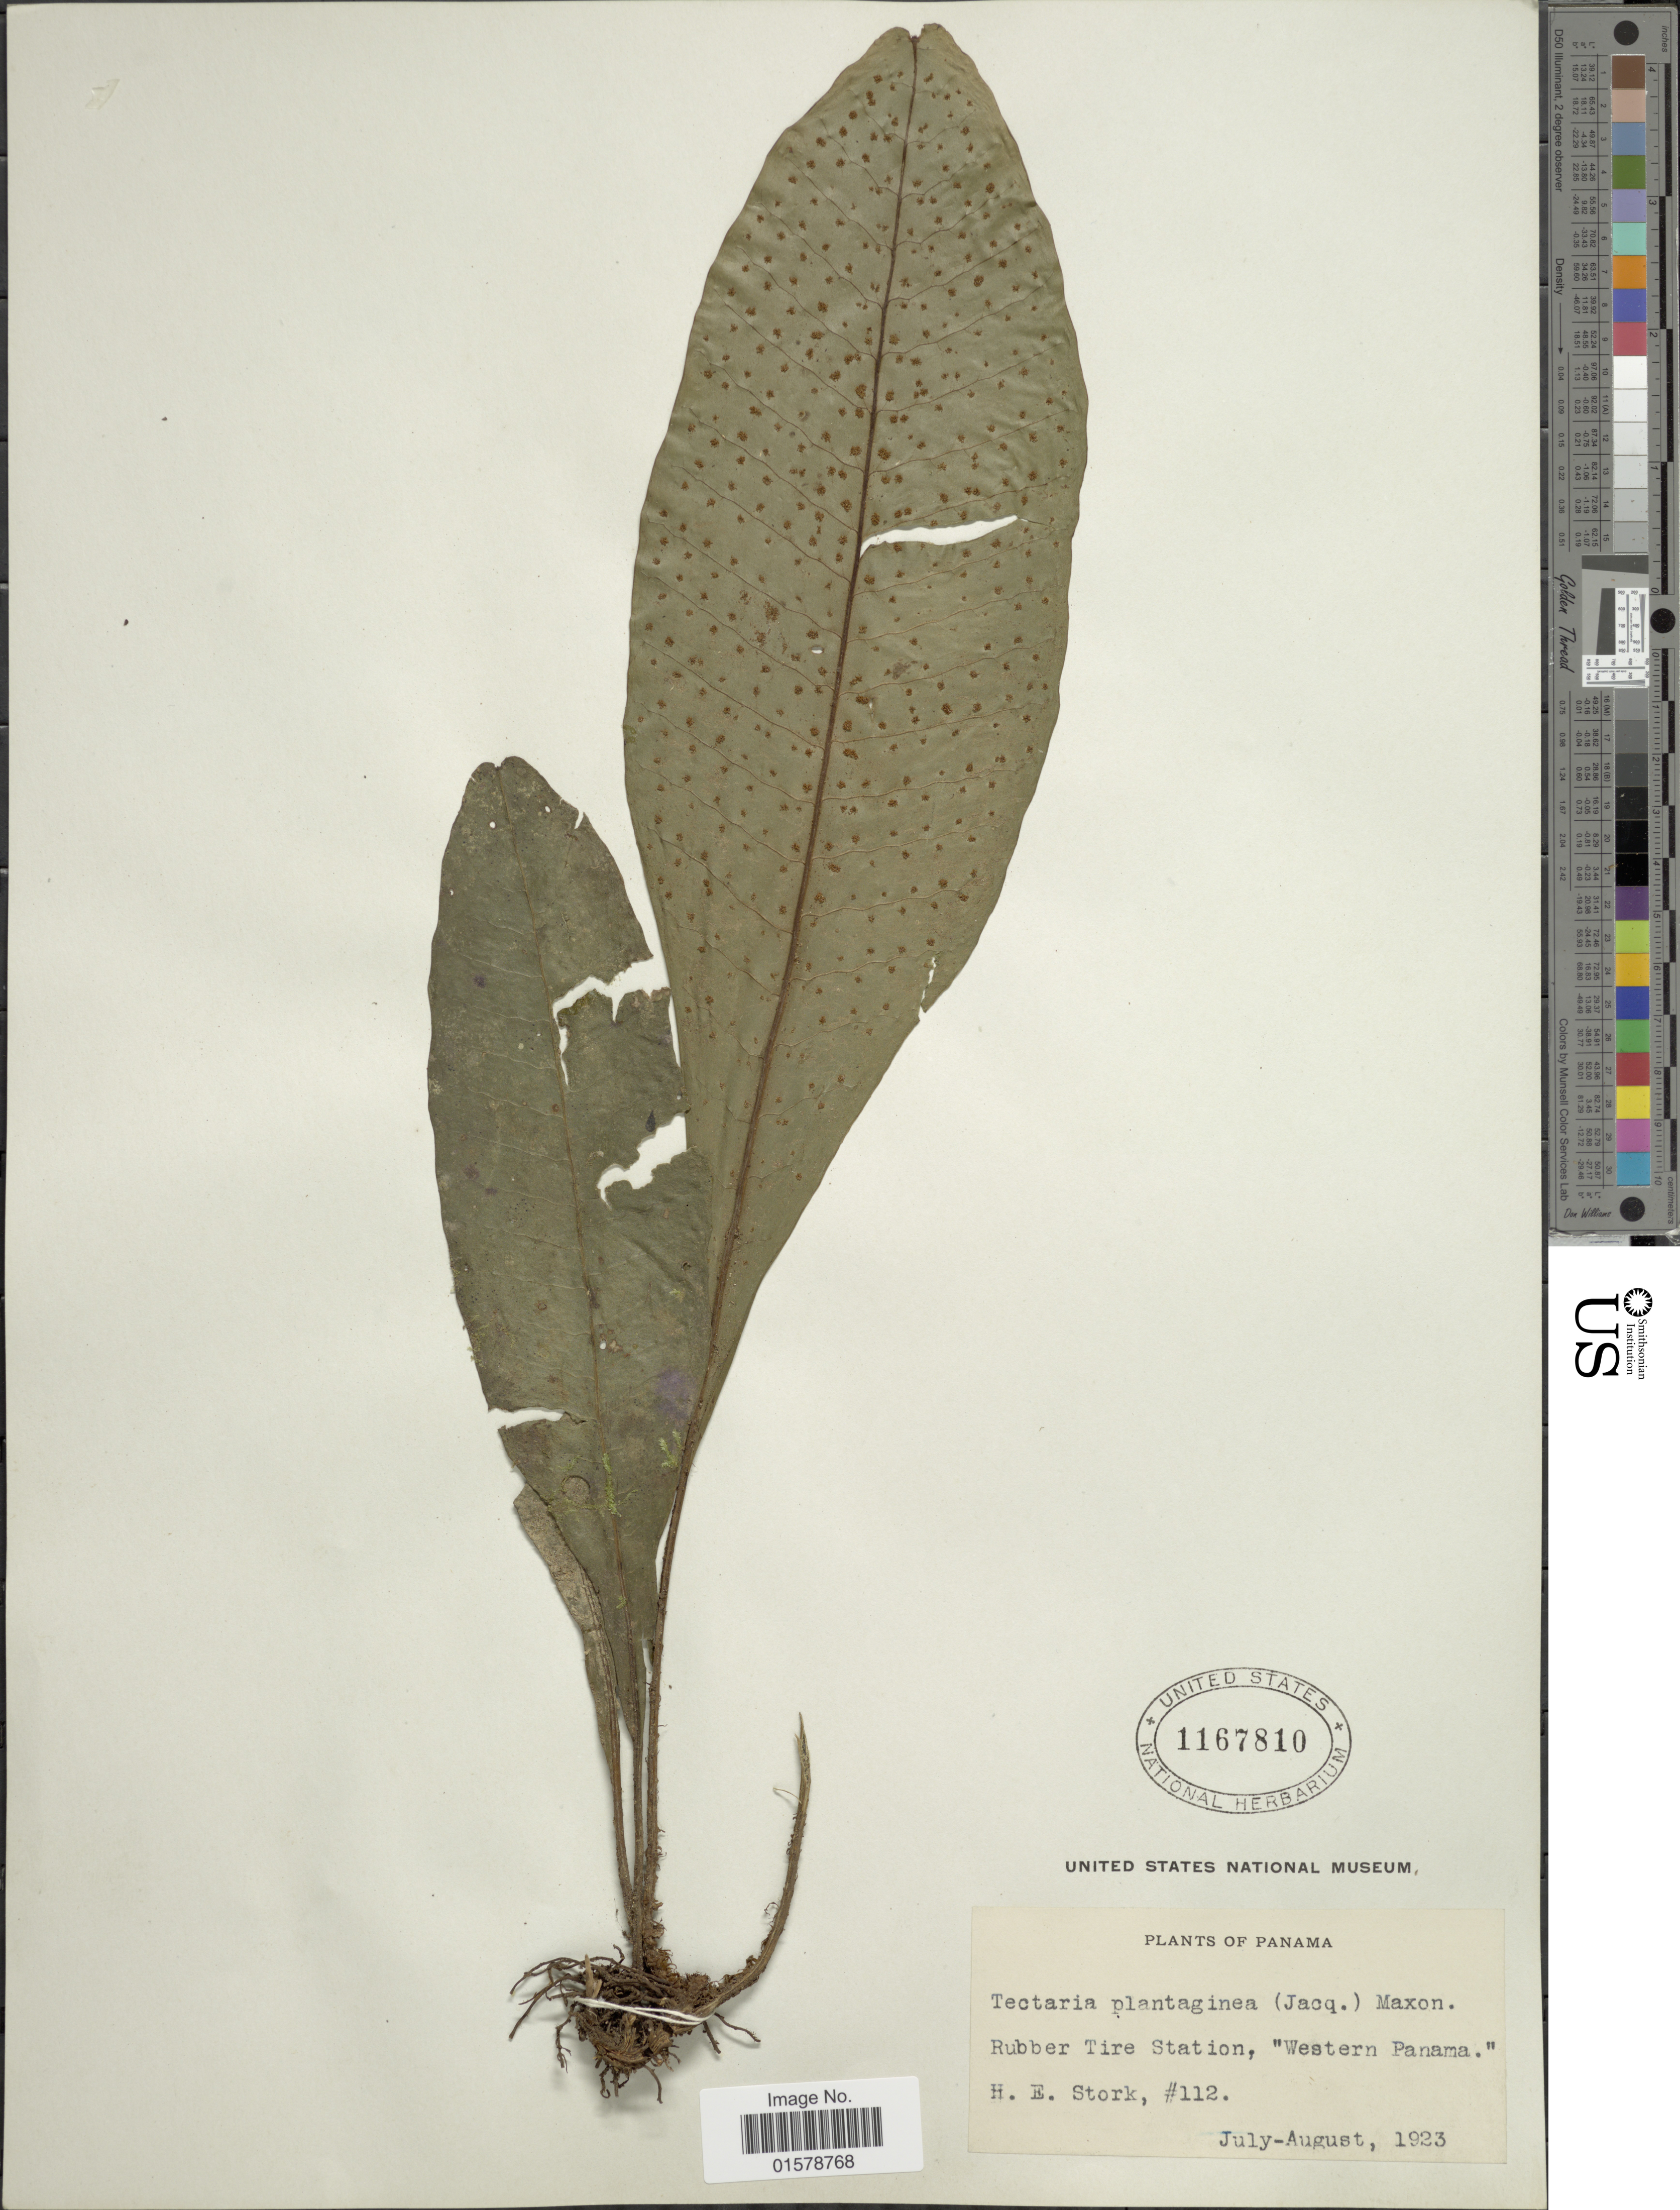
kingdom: Plantae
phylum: Tracheophyta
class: Polypodiopsida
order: Polypodiales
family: Tectariaceae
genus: Tectaria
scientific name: Tectaria plantaginea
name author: (Jacq.) Maxon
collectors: H. E. Stork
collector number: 112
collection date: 1923-07/1923-08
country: Panama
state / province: Panamá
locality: Panama, Rubber Tire Station, Western Panama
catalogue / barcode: US 167810